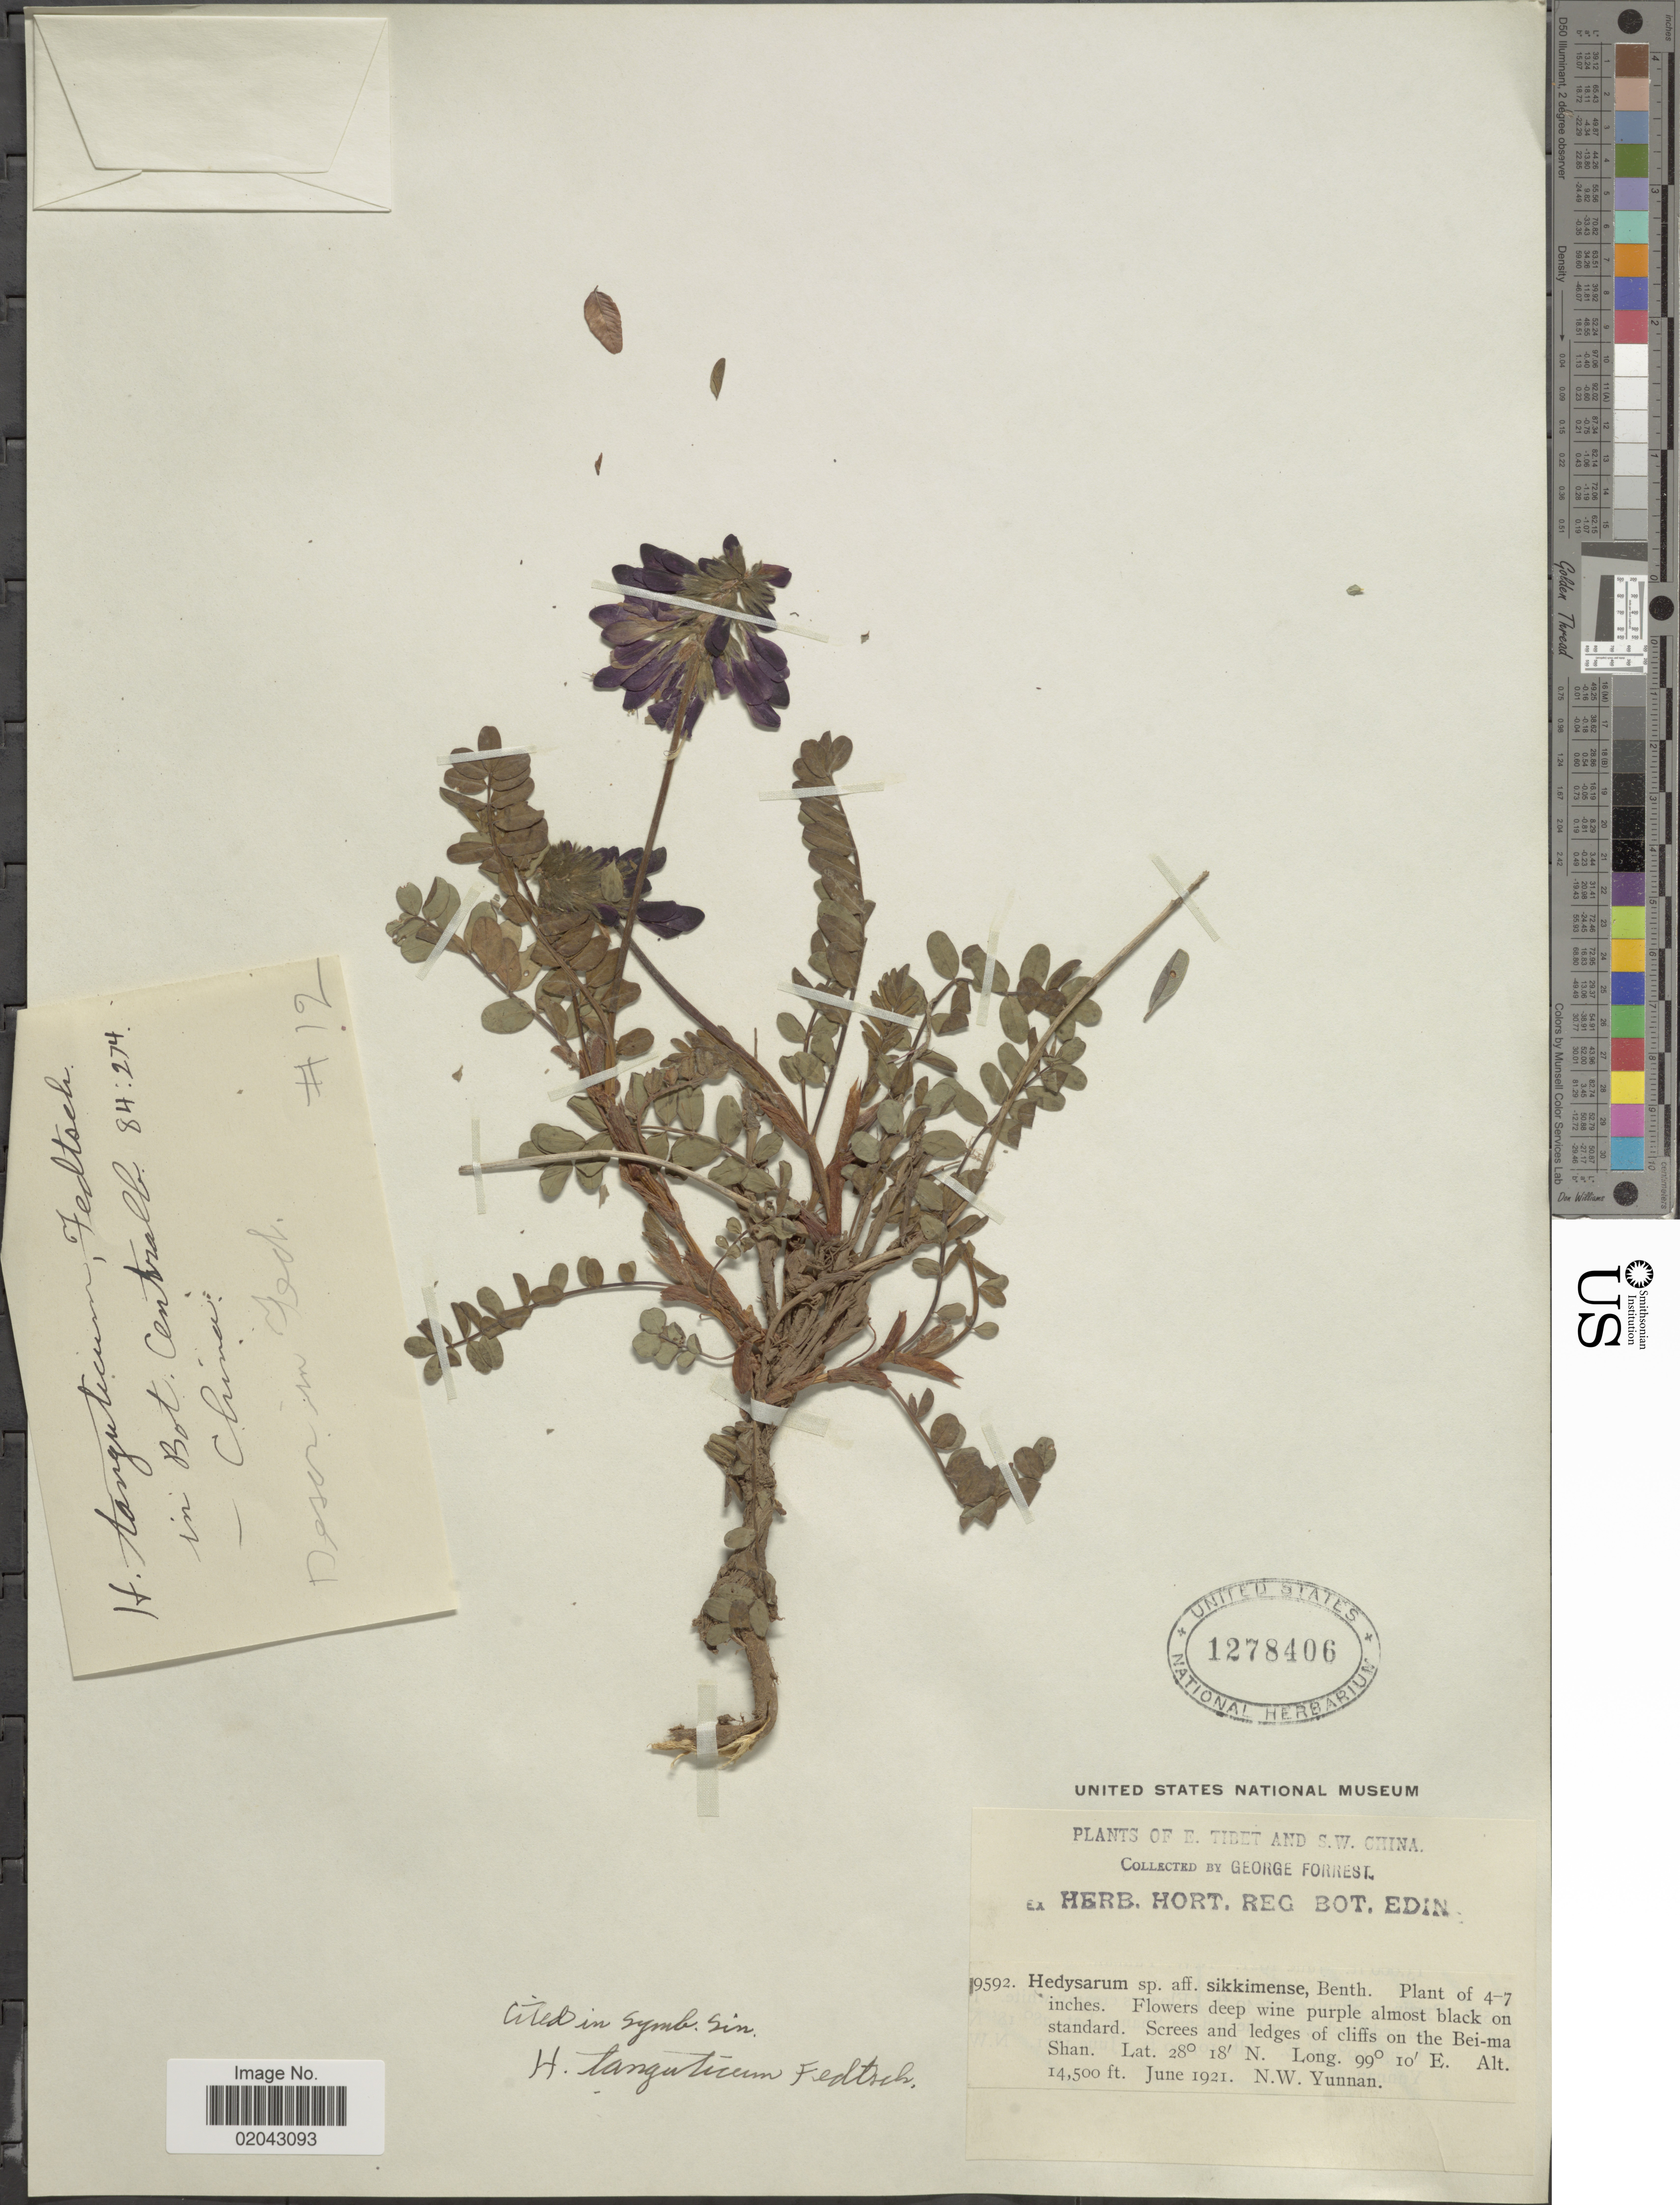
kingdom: Plantae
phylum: Tracheophyta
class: Magnoliopsida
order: Fabales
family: Fabaceae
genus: Hedysarum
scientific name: Hedysarum tanguticum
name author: B. Fedtsch.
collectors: G. Forrest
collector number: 9592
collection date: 1921-06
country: China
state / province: Yunnan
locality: Screes and ledges of cliffs on the Bei-ma Shan, N.W. Yunnan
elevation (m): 4420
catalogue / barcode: US 1278406